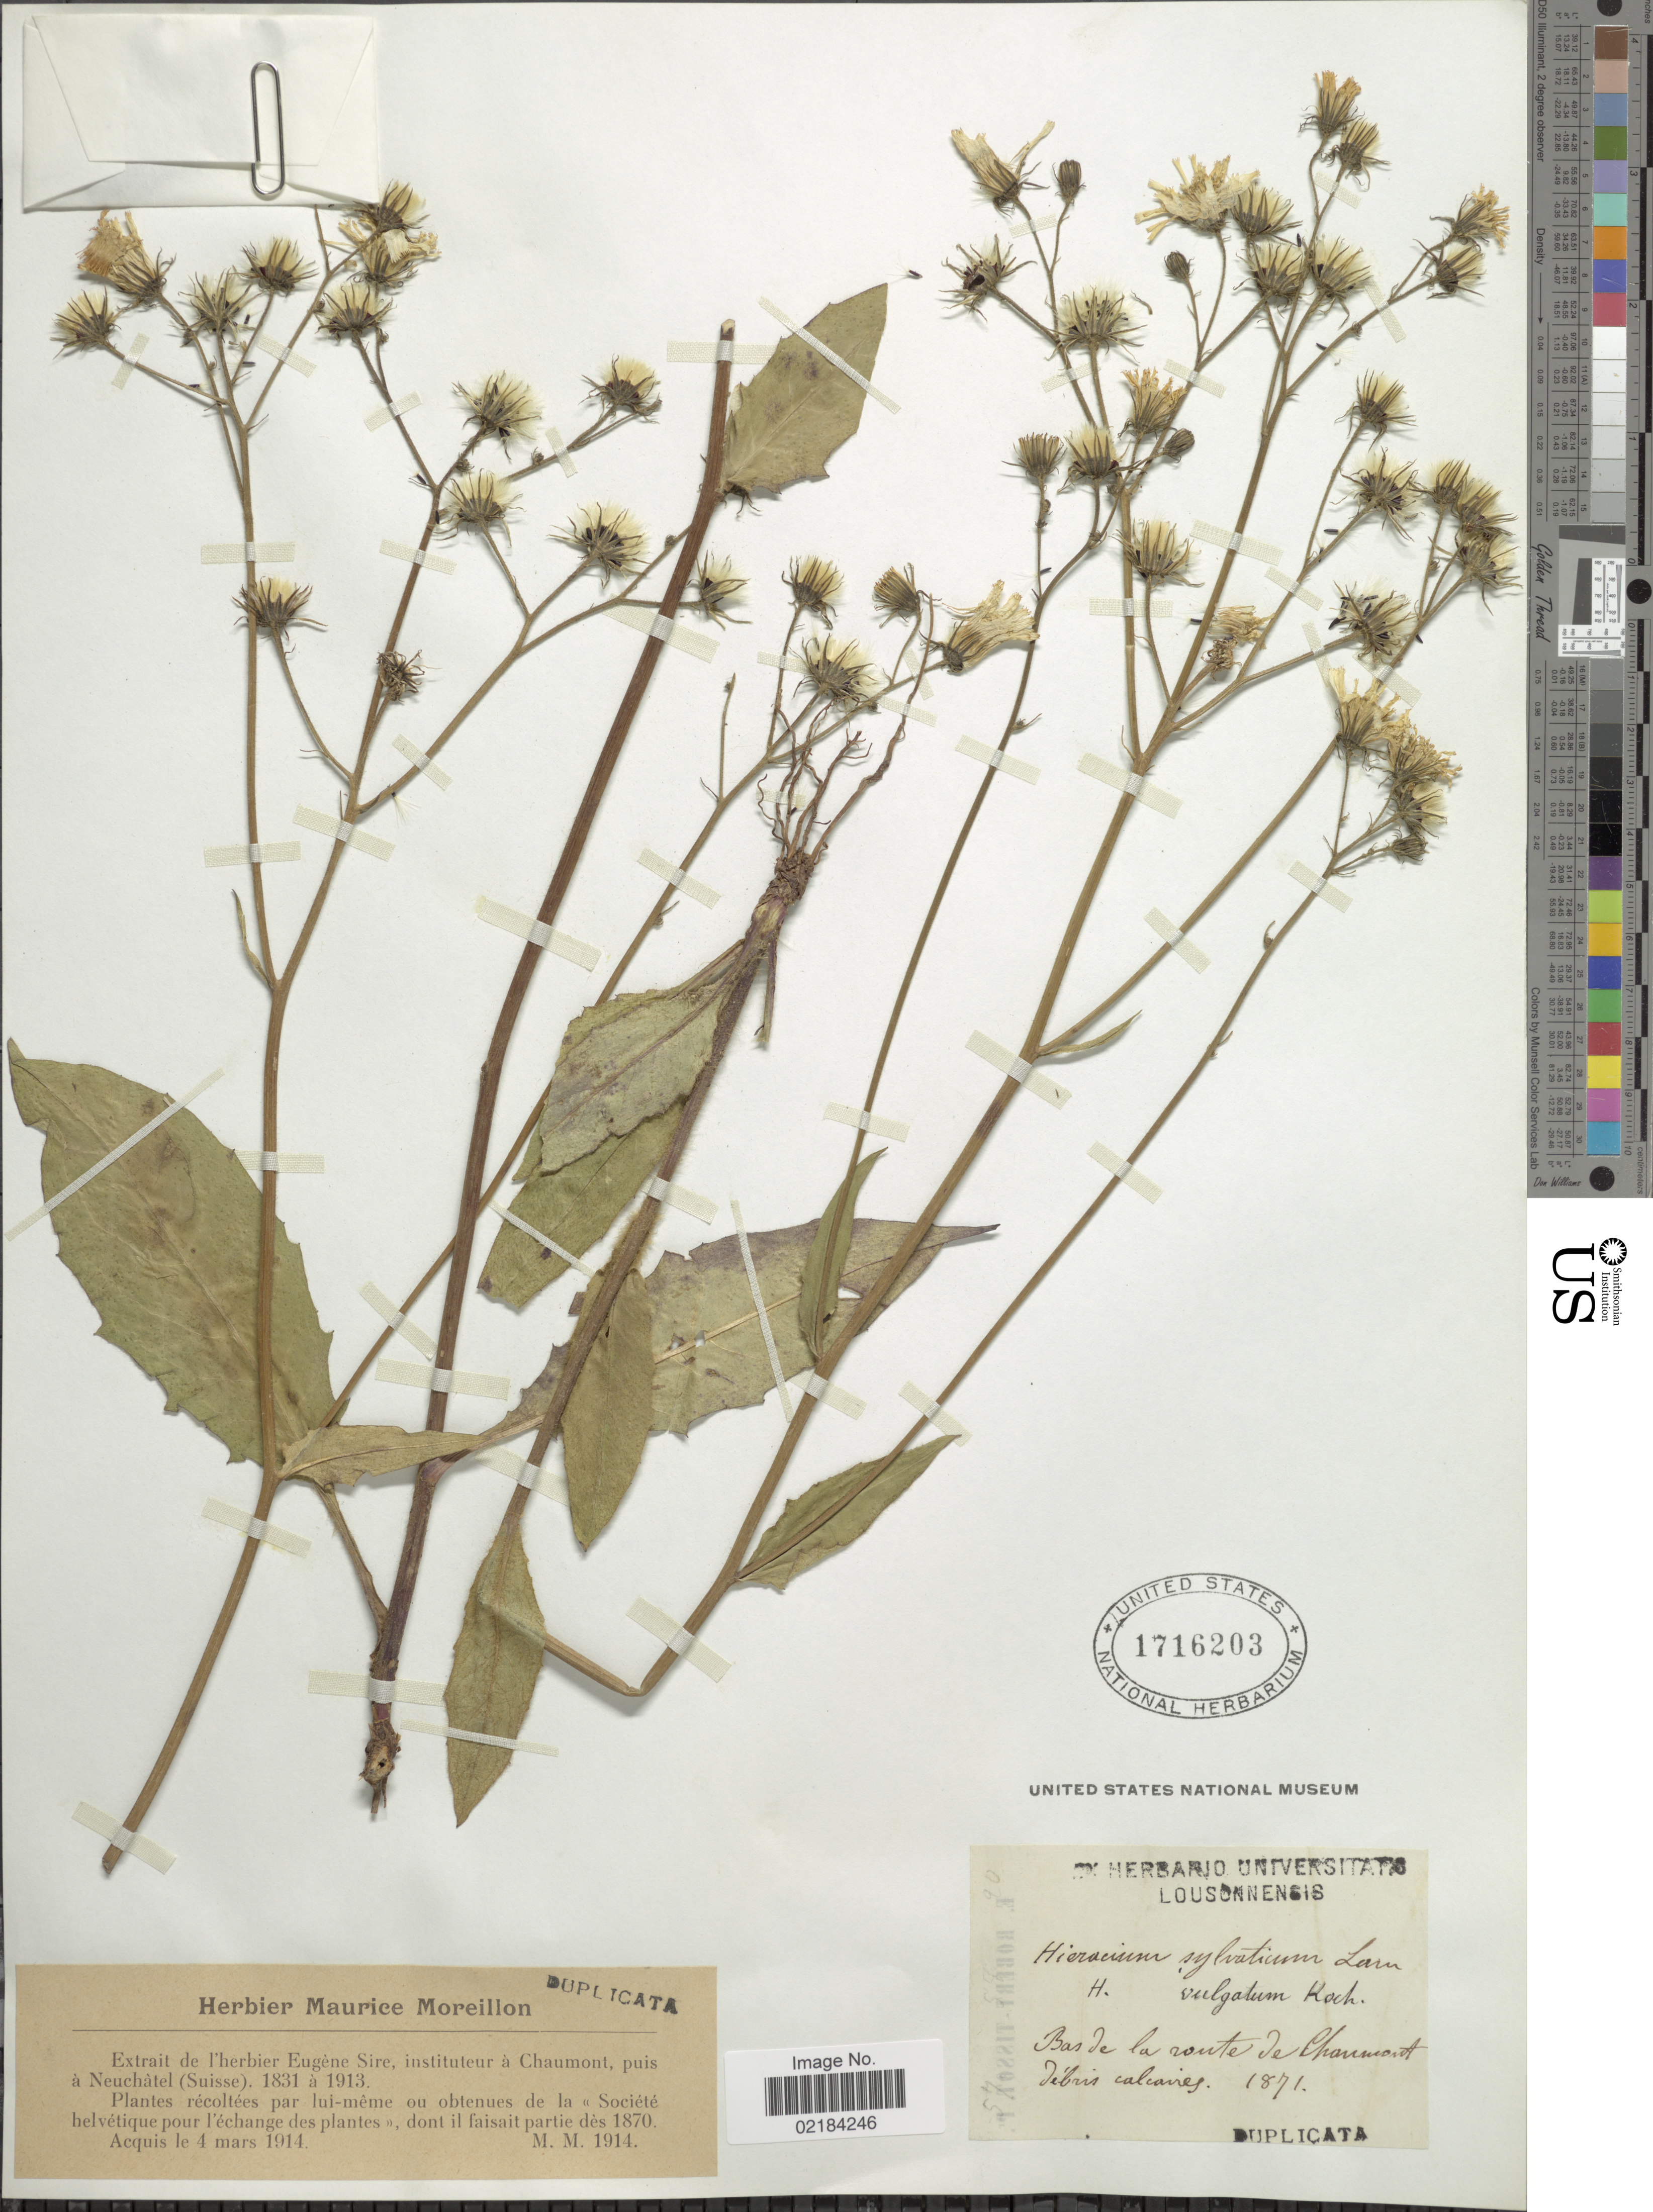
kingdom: Plantae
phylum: Tracheophyta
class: Magnoliopsida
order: Asterales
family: Asteraceae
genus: Hieracium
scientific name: Hieracium sylvaticum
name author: (L.) Gouan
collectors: ex herb. Universitats Lousonnensis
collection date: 1871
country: France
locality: Bas de la route de Chaumont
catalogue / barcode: US 1716203